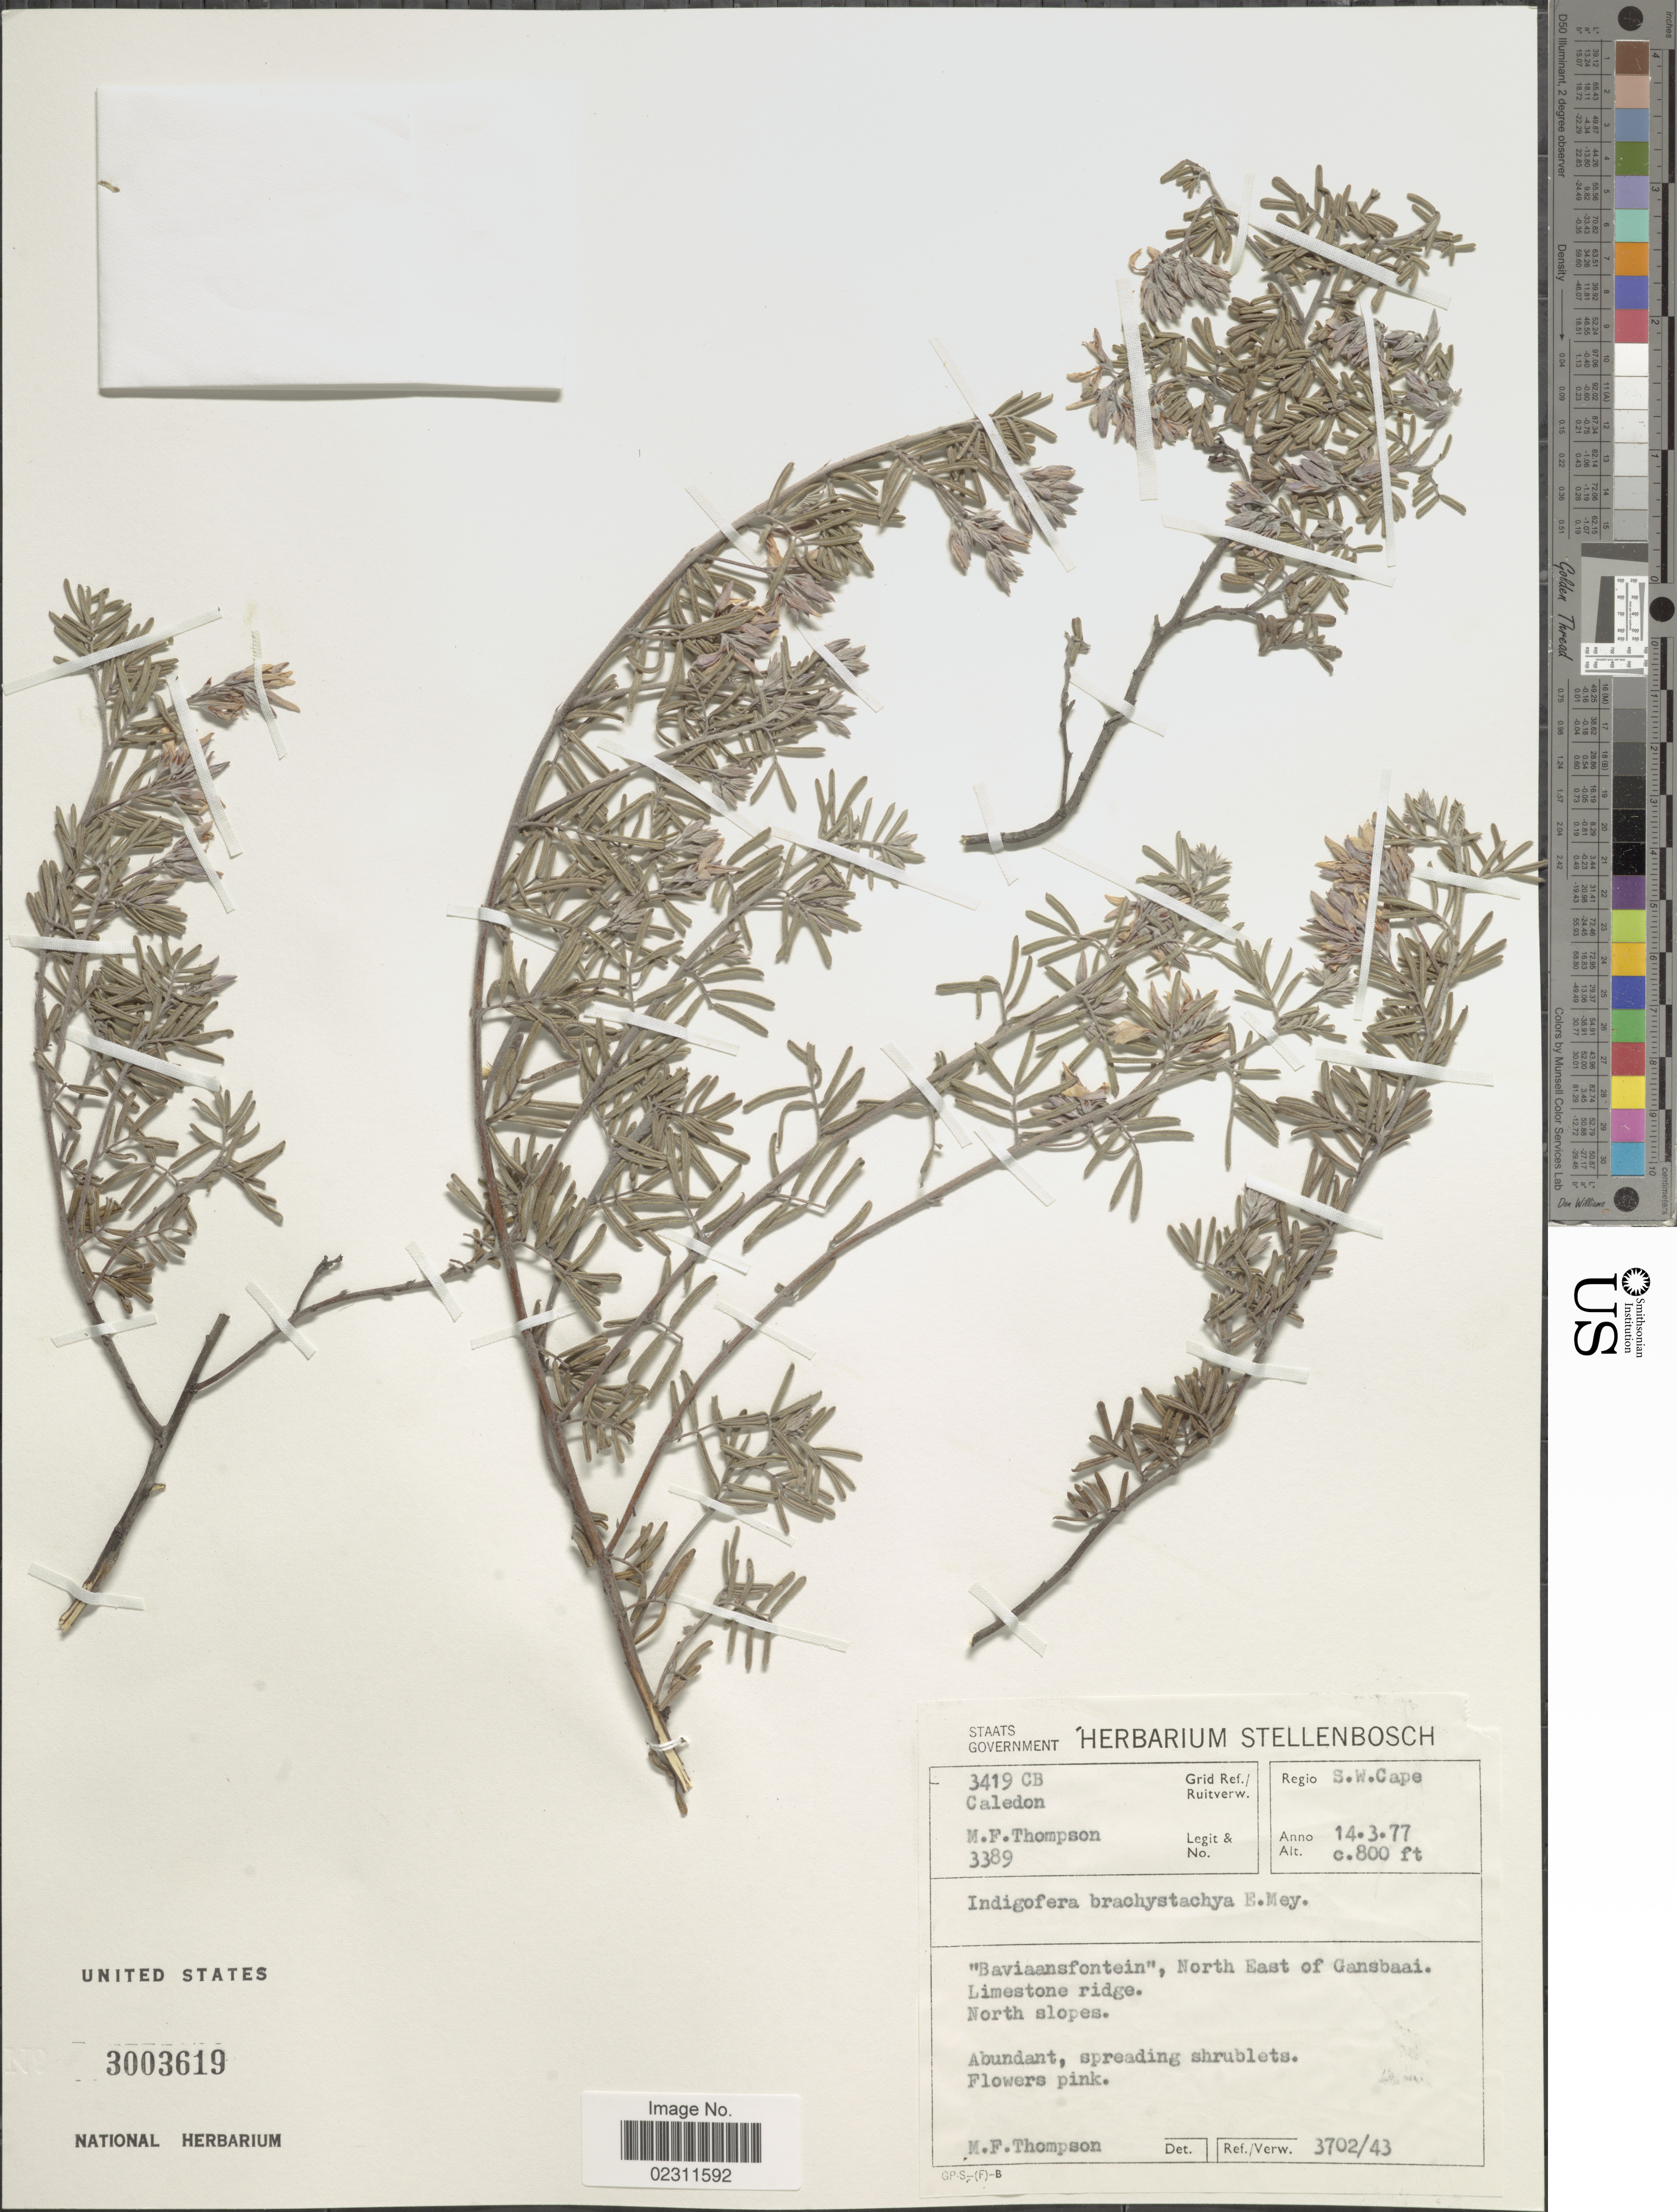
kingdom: Plantae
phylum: Tracheophyta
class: Magnoliopsida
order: Fabales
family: Fabaceae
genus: Indigofera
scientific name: Indigofera brachystachya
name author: (DC.) E. Mey.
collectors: M. F. Thompson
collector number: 3389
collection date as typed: Transcribed d/m/y: 14/3/77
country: South Africa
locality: SW Cape, Baviaansfontein, North East of Gansbaai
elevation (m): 244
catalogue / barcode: US 3003619